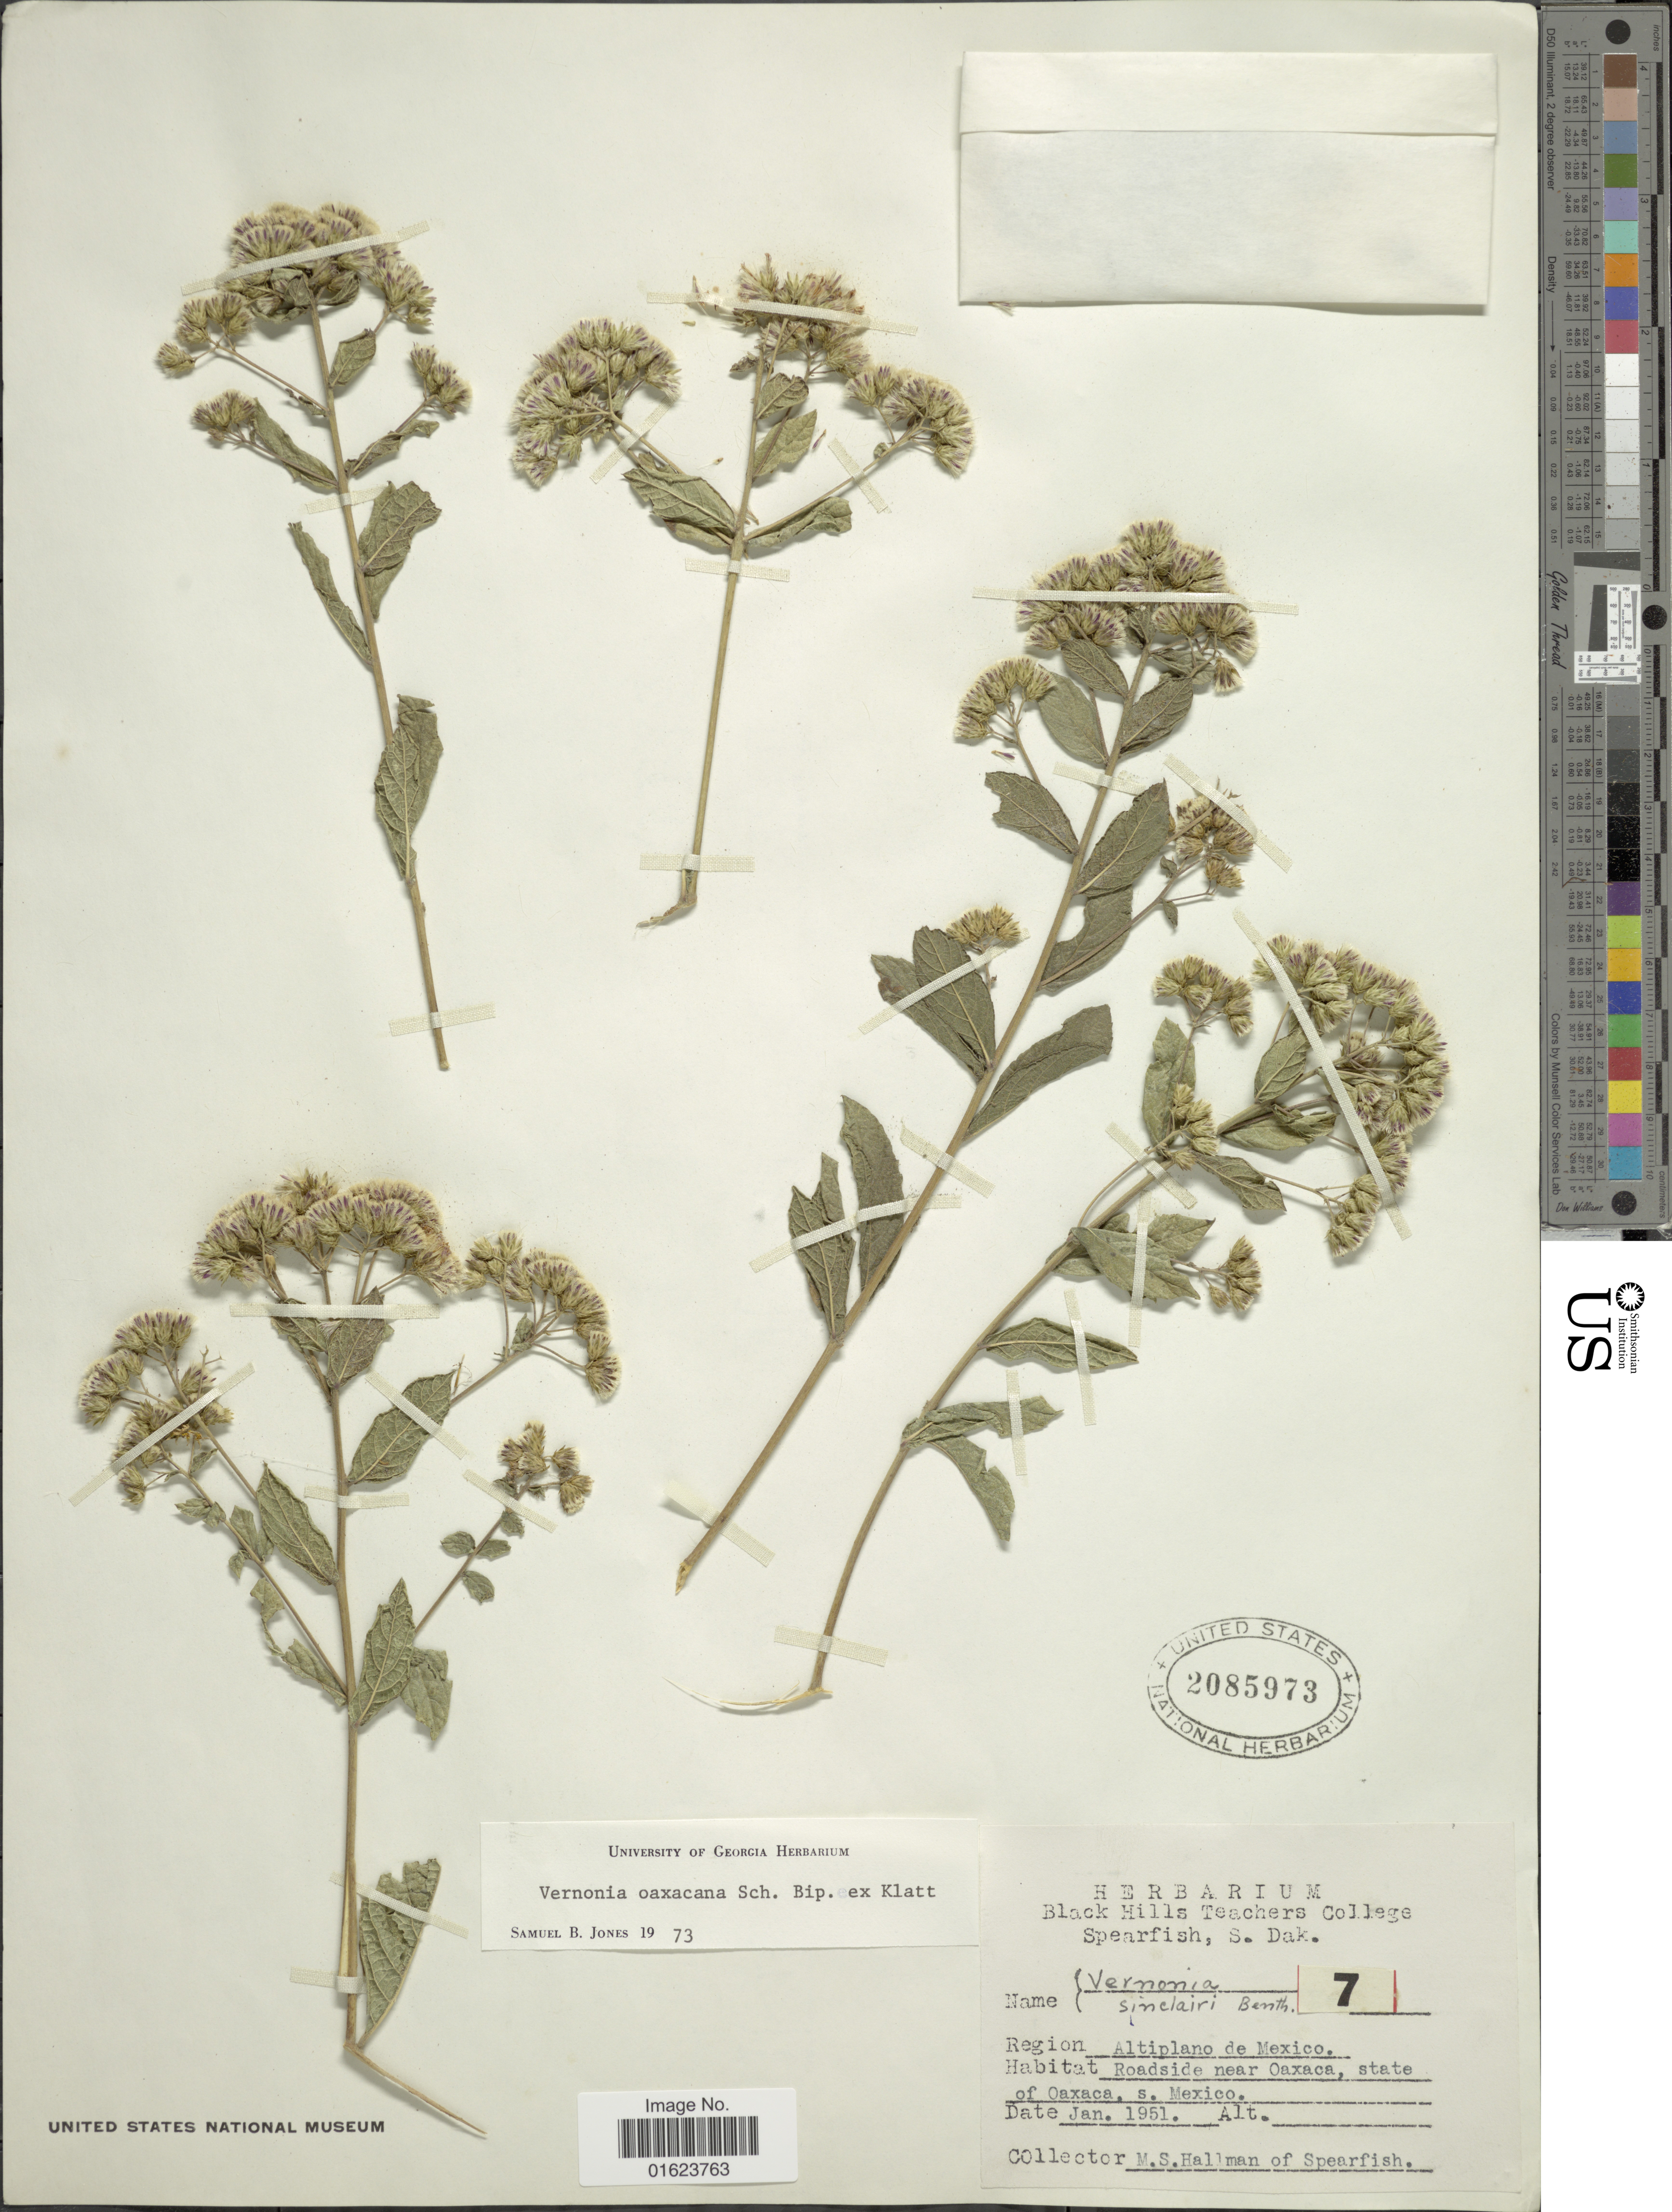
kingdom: Plantae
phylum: Tracheophyta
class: Magnoliopsida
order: Asterales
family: Asteraceae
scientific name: Vickianthus oaxacanus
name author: (Sch. Bip. ex Klatt) H. Rob.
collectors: M. Hallman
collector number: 7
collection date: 1951-01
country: Mexico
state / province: Oaxaca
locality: Roadside near Oaxaca, state of Oaxaca, s. Mexico.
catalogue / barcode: US 2085973